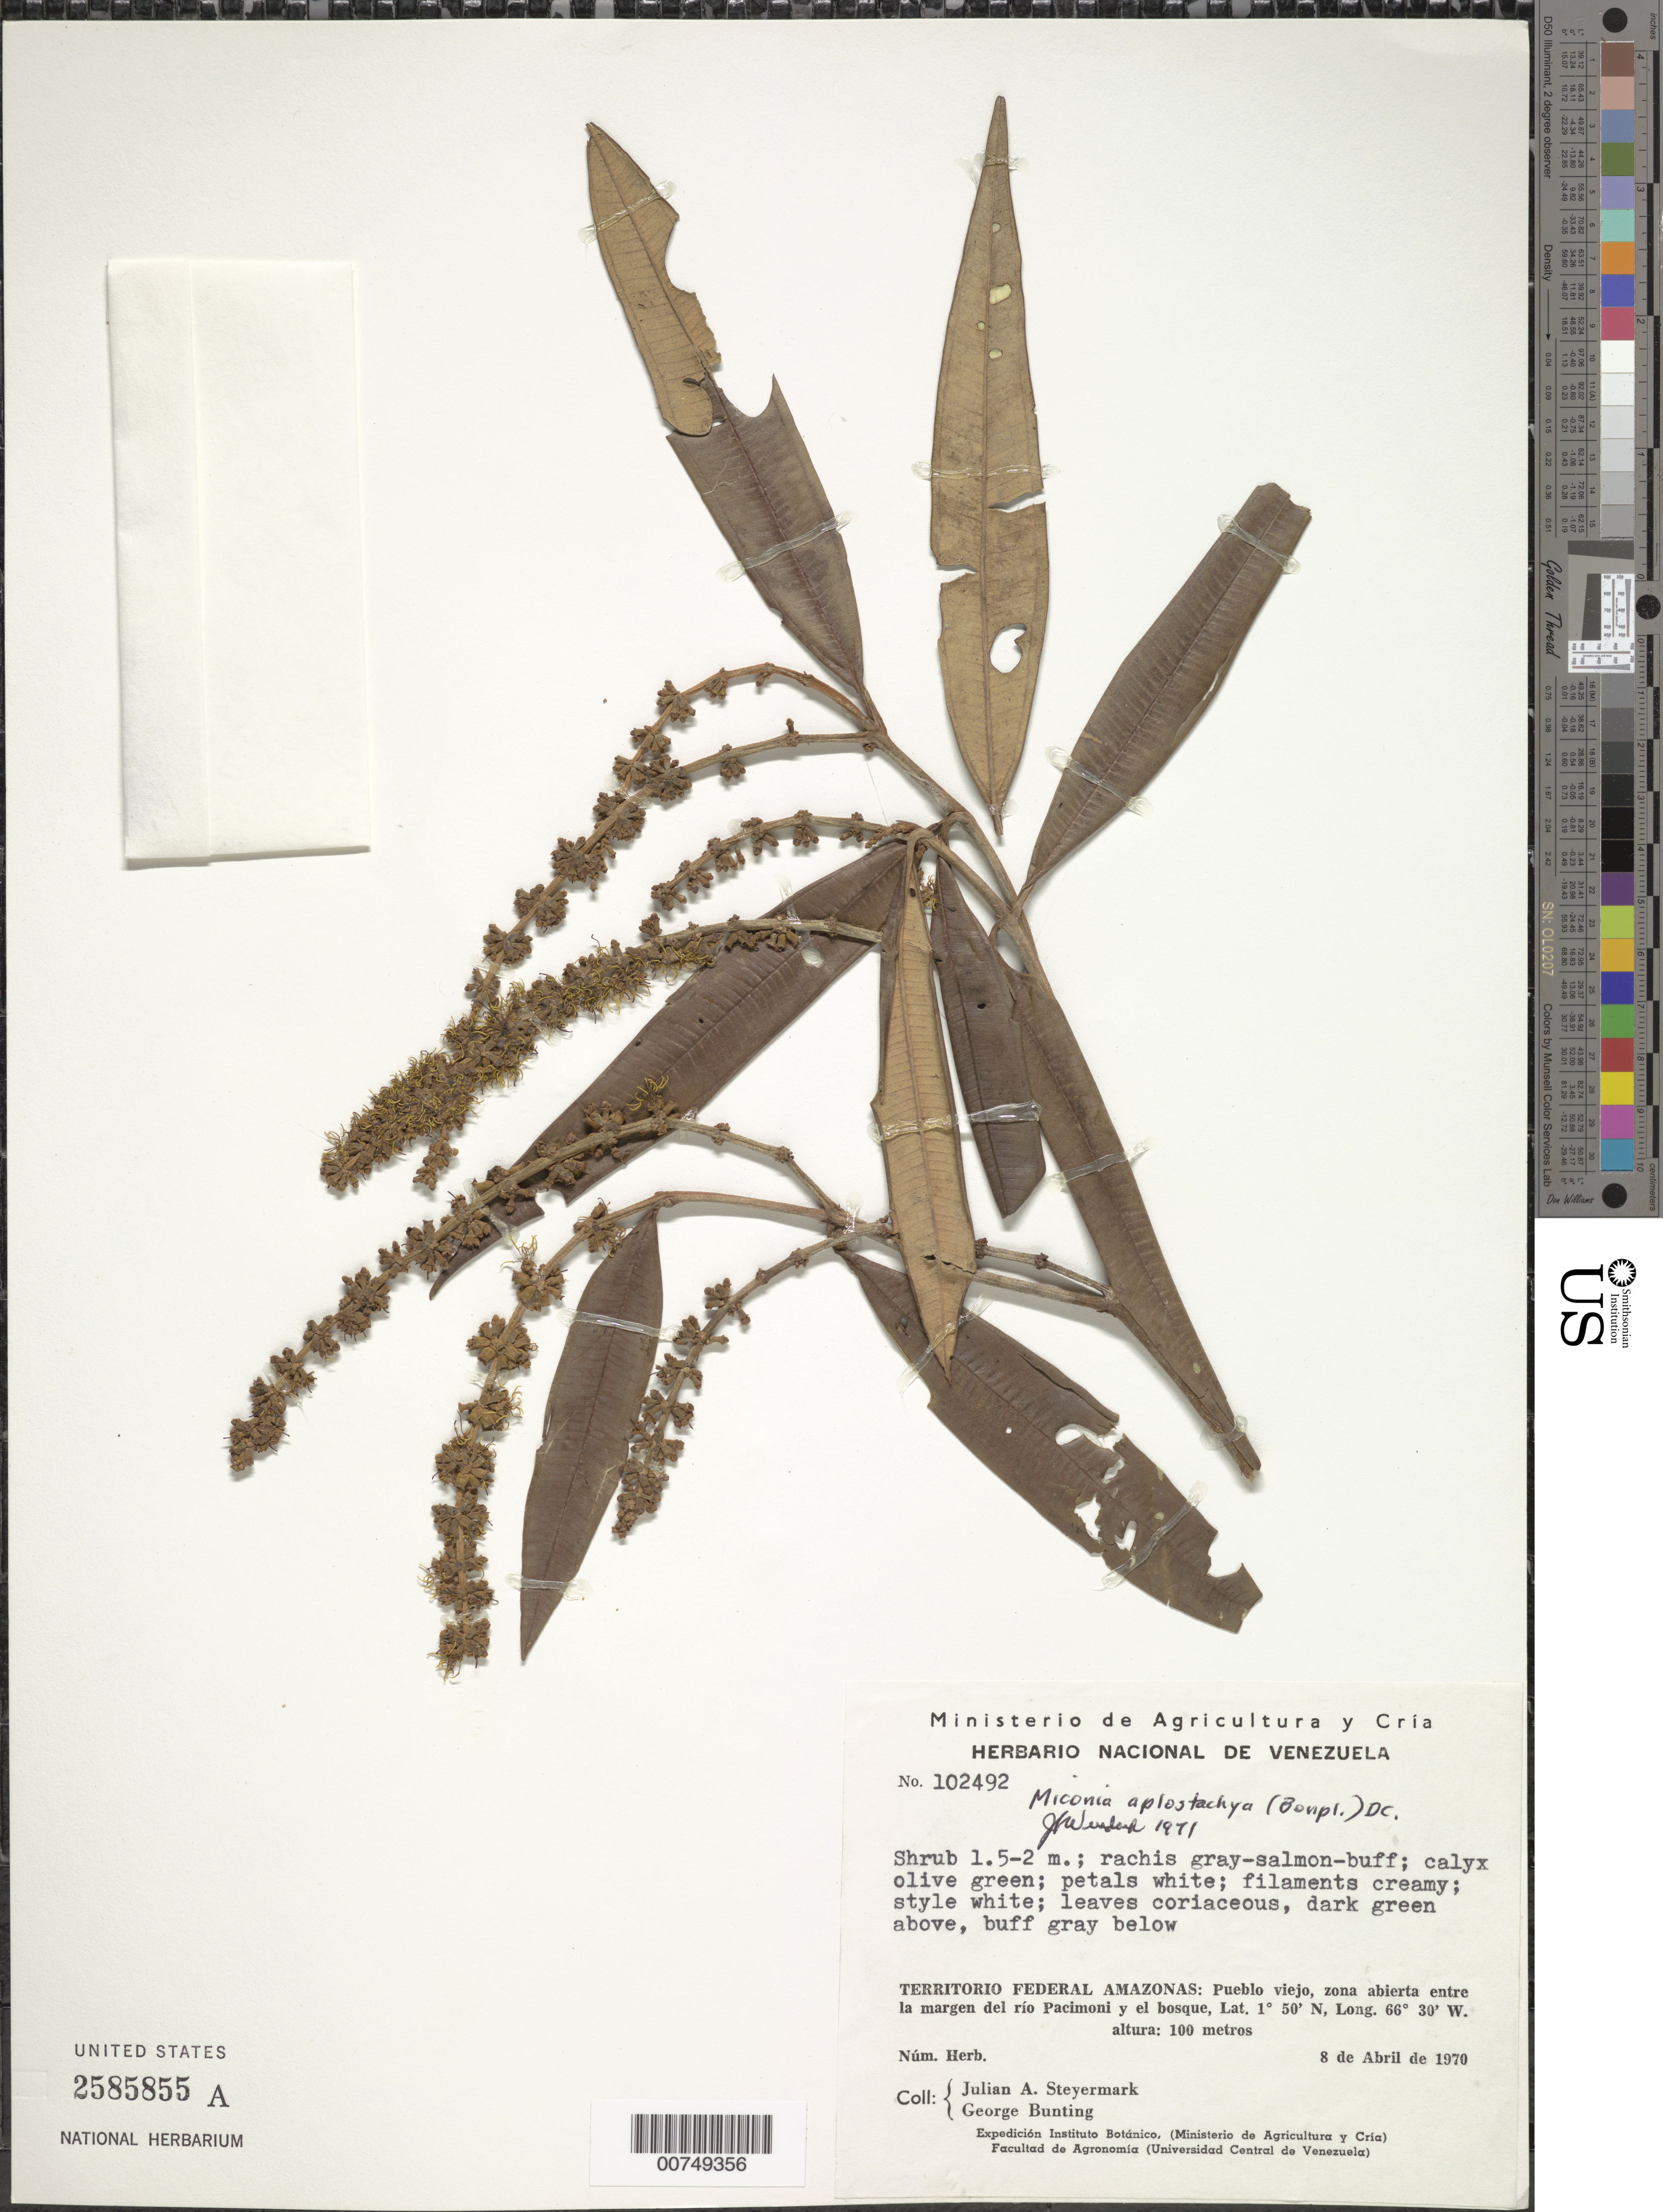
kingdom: Plantae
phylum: Tracheophyta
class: Magnoliopsida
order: Myrtales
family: Melastomataceae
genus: Miconia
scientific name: Miconia aplostachya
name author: (Bonpl.) DC.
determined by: Wurdack, John J., (US), US (UNITED STATES)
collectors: J. Steyermark & G. S. Bunting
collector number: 102492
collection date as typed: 8-Apr-70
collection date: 1970-04-08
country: Venezuela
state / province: Amazonas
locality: Bruno (Guaibana), margen izquierda del río Pacimoni, río Abajo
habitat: Open area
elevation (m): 100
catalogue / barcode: US 2585855A